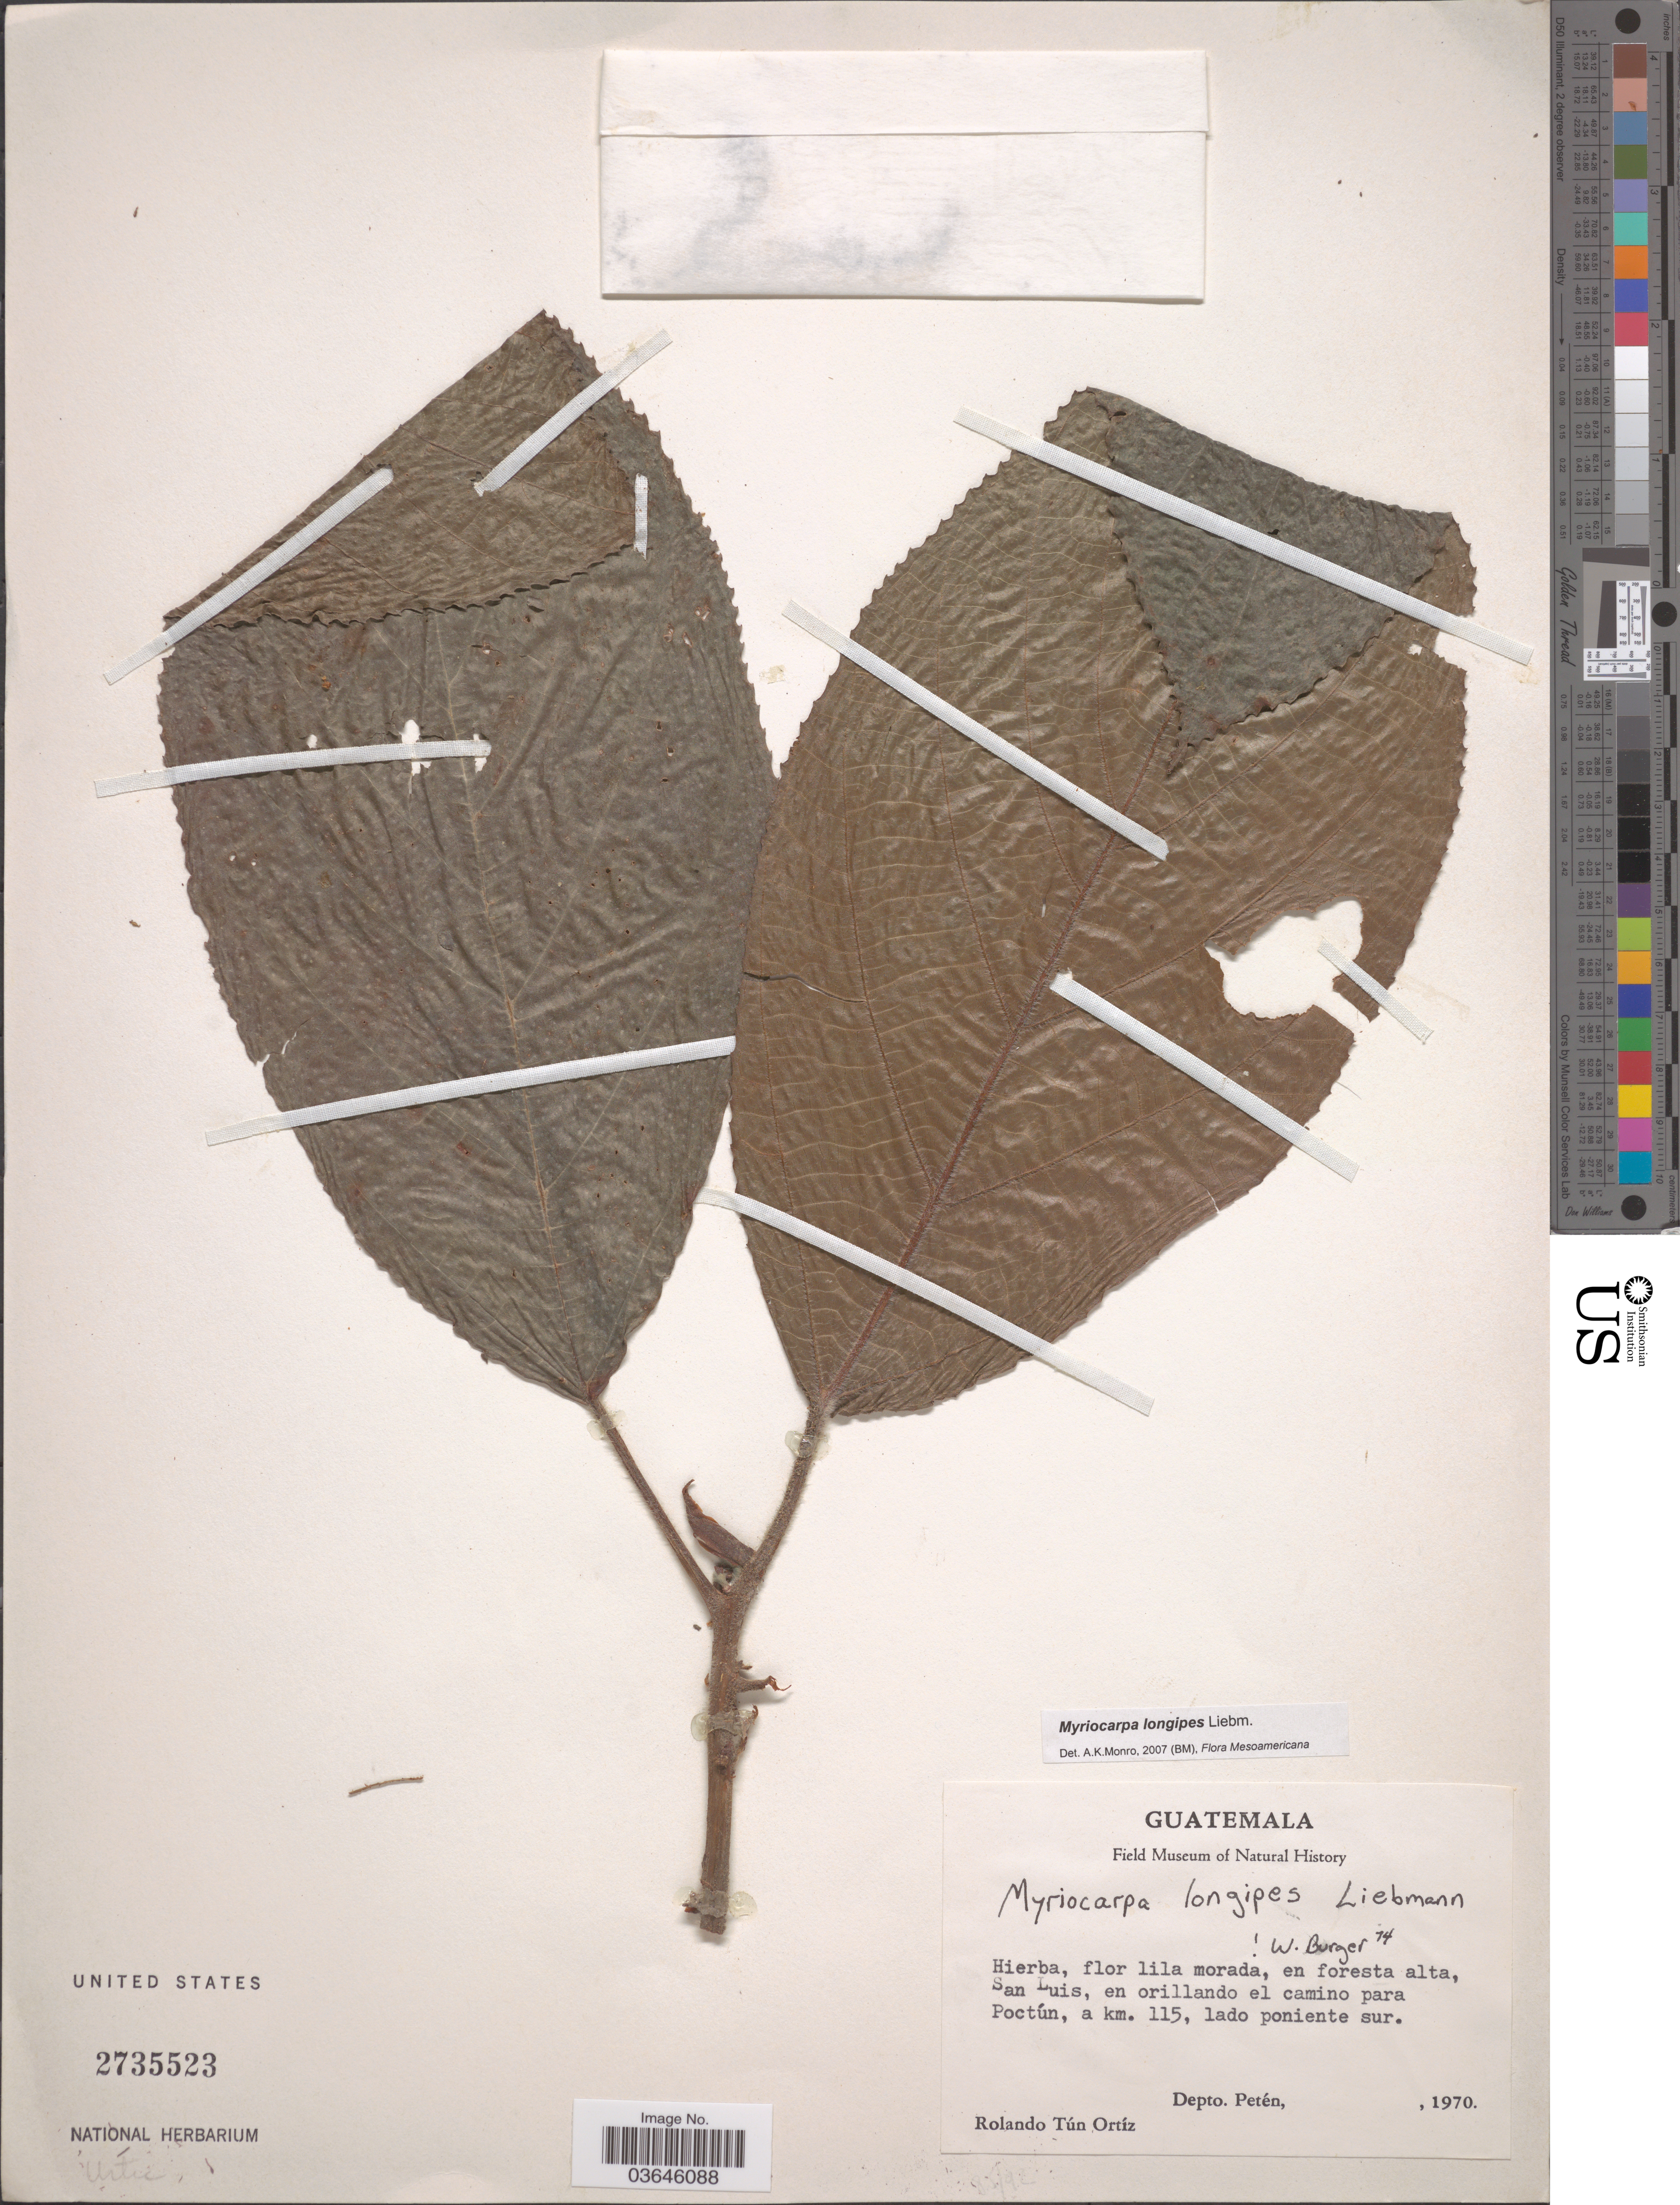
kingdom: Plantae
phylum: Tracheophyta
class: Magnoliopsida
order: Rosales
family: Urticaceae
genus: Myriocarpa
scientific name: Myriocarpa longipes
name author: Liebm.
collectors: R. Ortiz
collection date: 1970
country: Guatemala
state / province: El Peten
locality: San Luis, en orillando el camino para Poctún, a km. 115, lado poniente sur. Depto. Petén.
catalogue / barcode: US 2735523